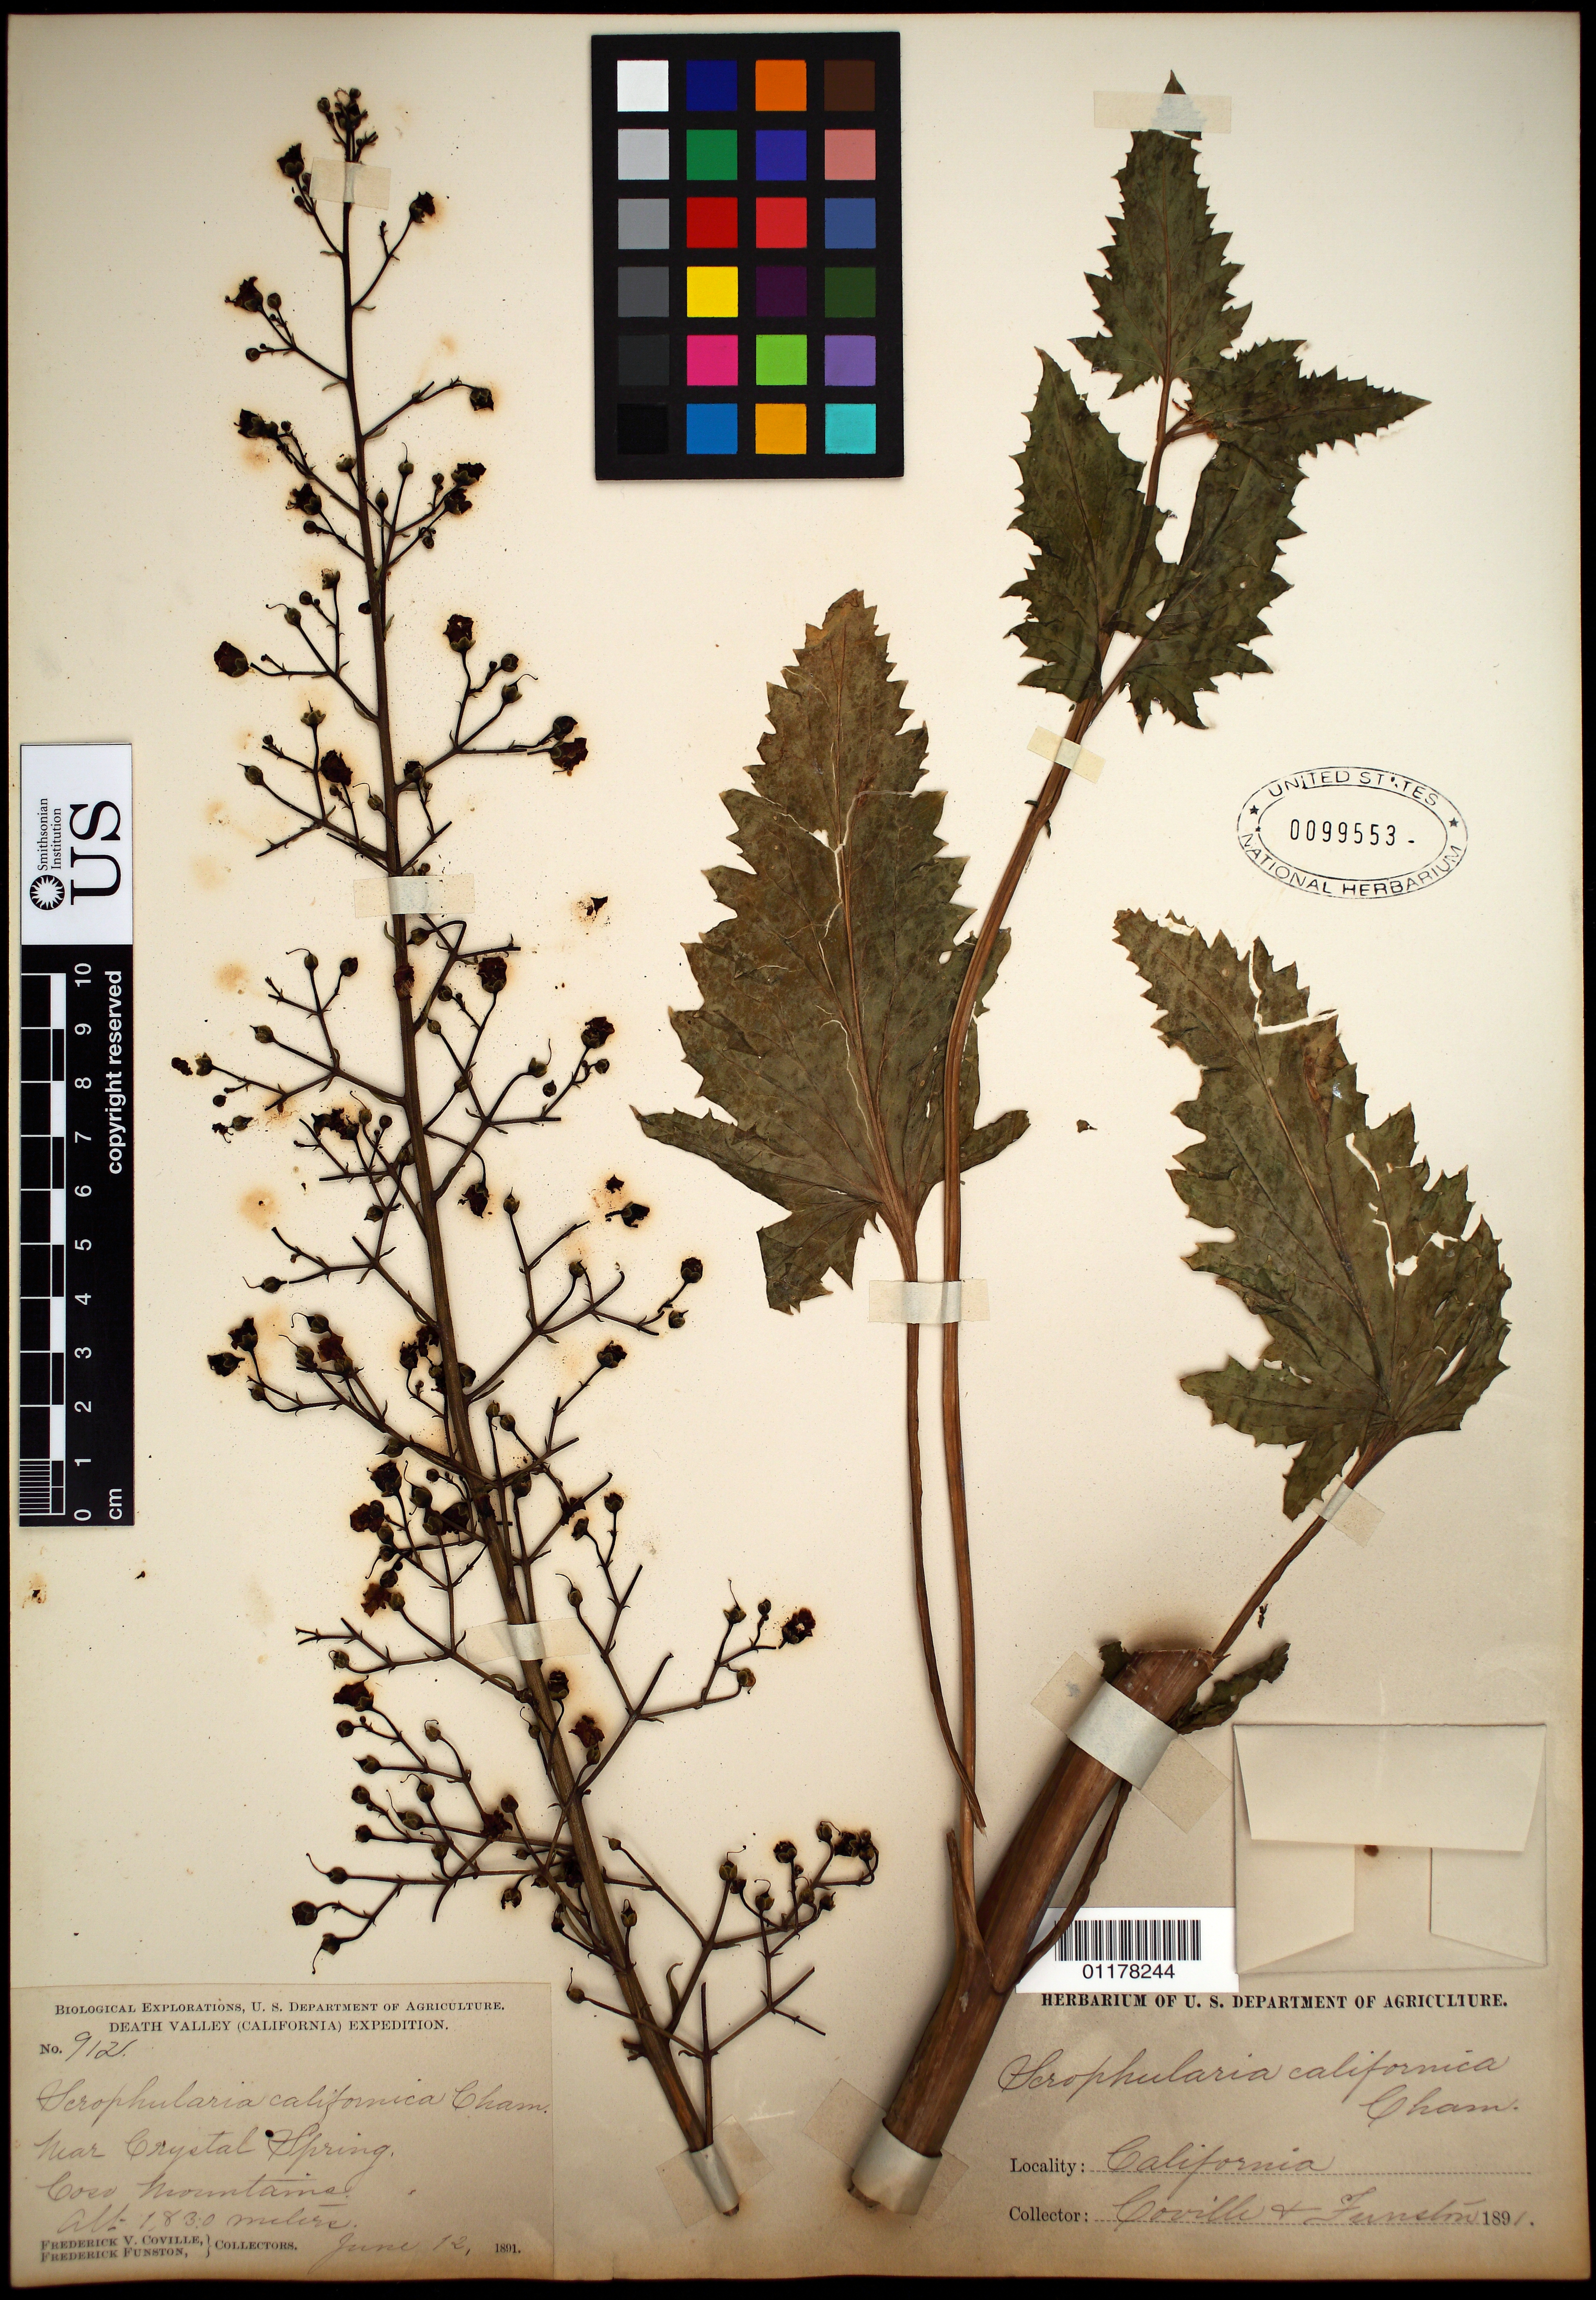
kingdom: Plantae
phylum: Tracheophyta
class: Magnoliopsida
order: Lamiales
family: Scrophulariaceae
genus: Scrophularia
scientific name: Scrophularia californica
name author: Cham. & Schltdl.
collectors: F. V. Coville & F. Funston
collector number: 912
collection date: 1891-06-12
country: United States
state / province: California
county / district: Coso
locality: near Crystal Spring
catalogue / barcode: US 99553